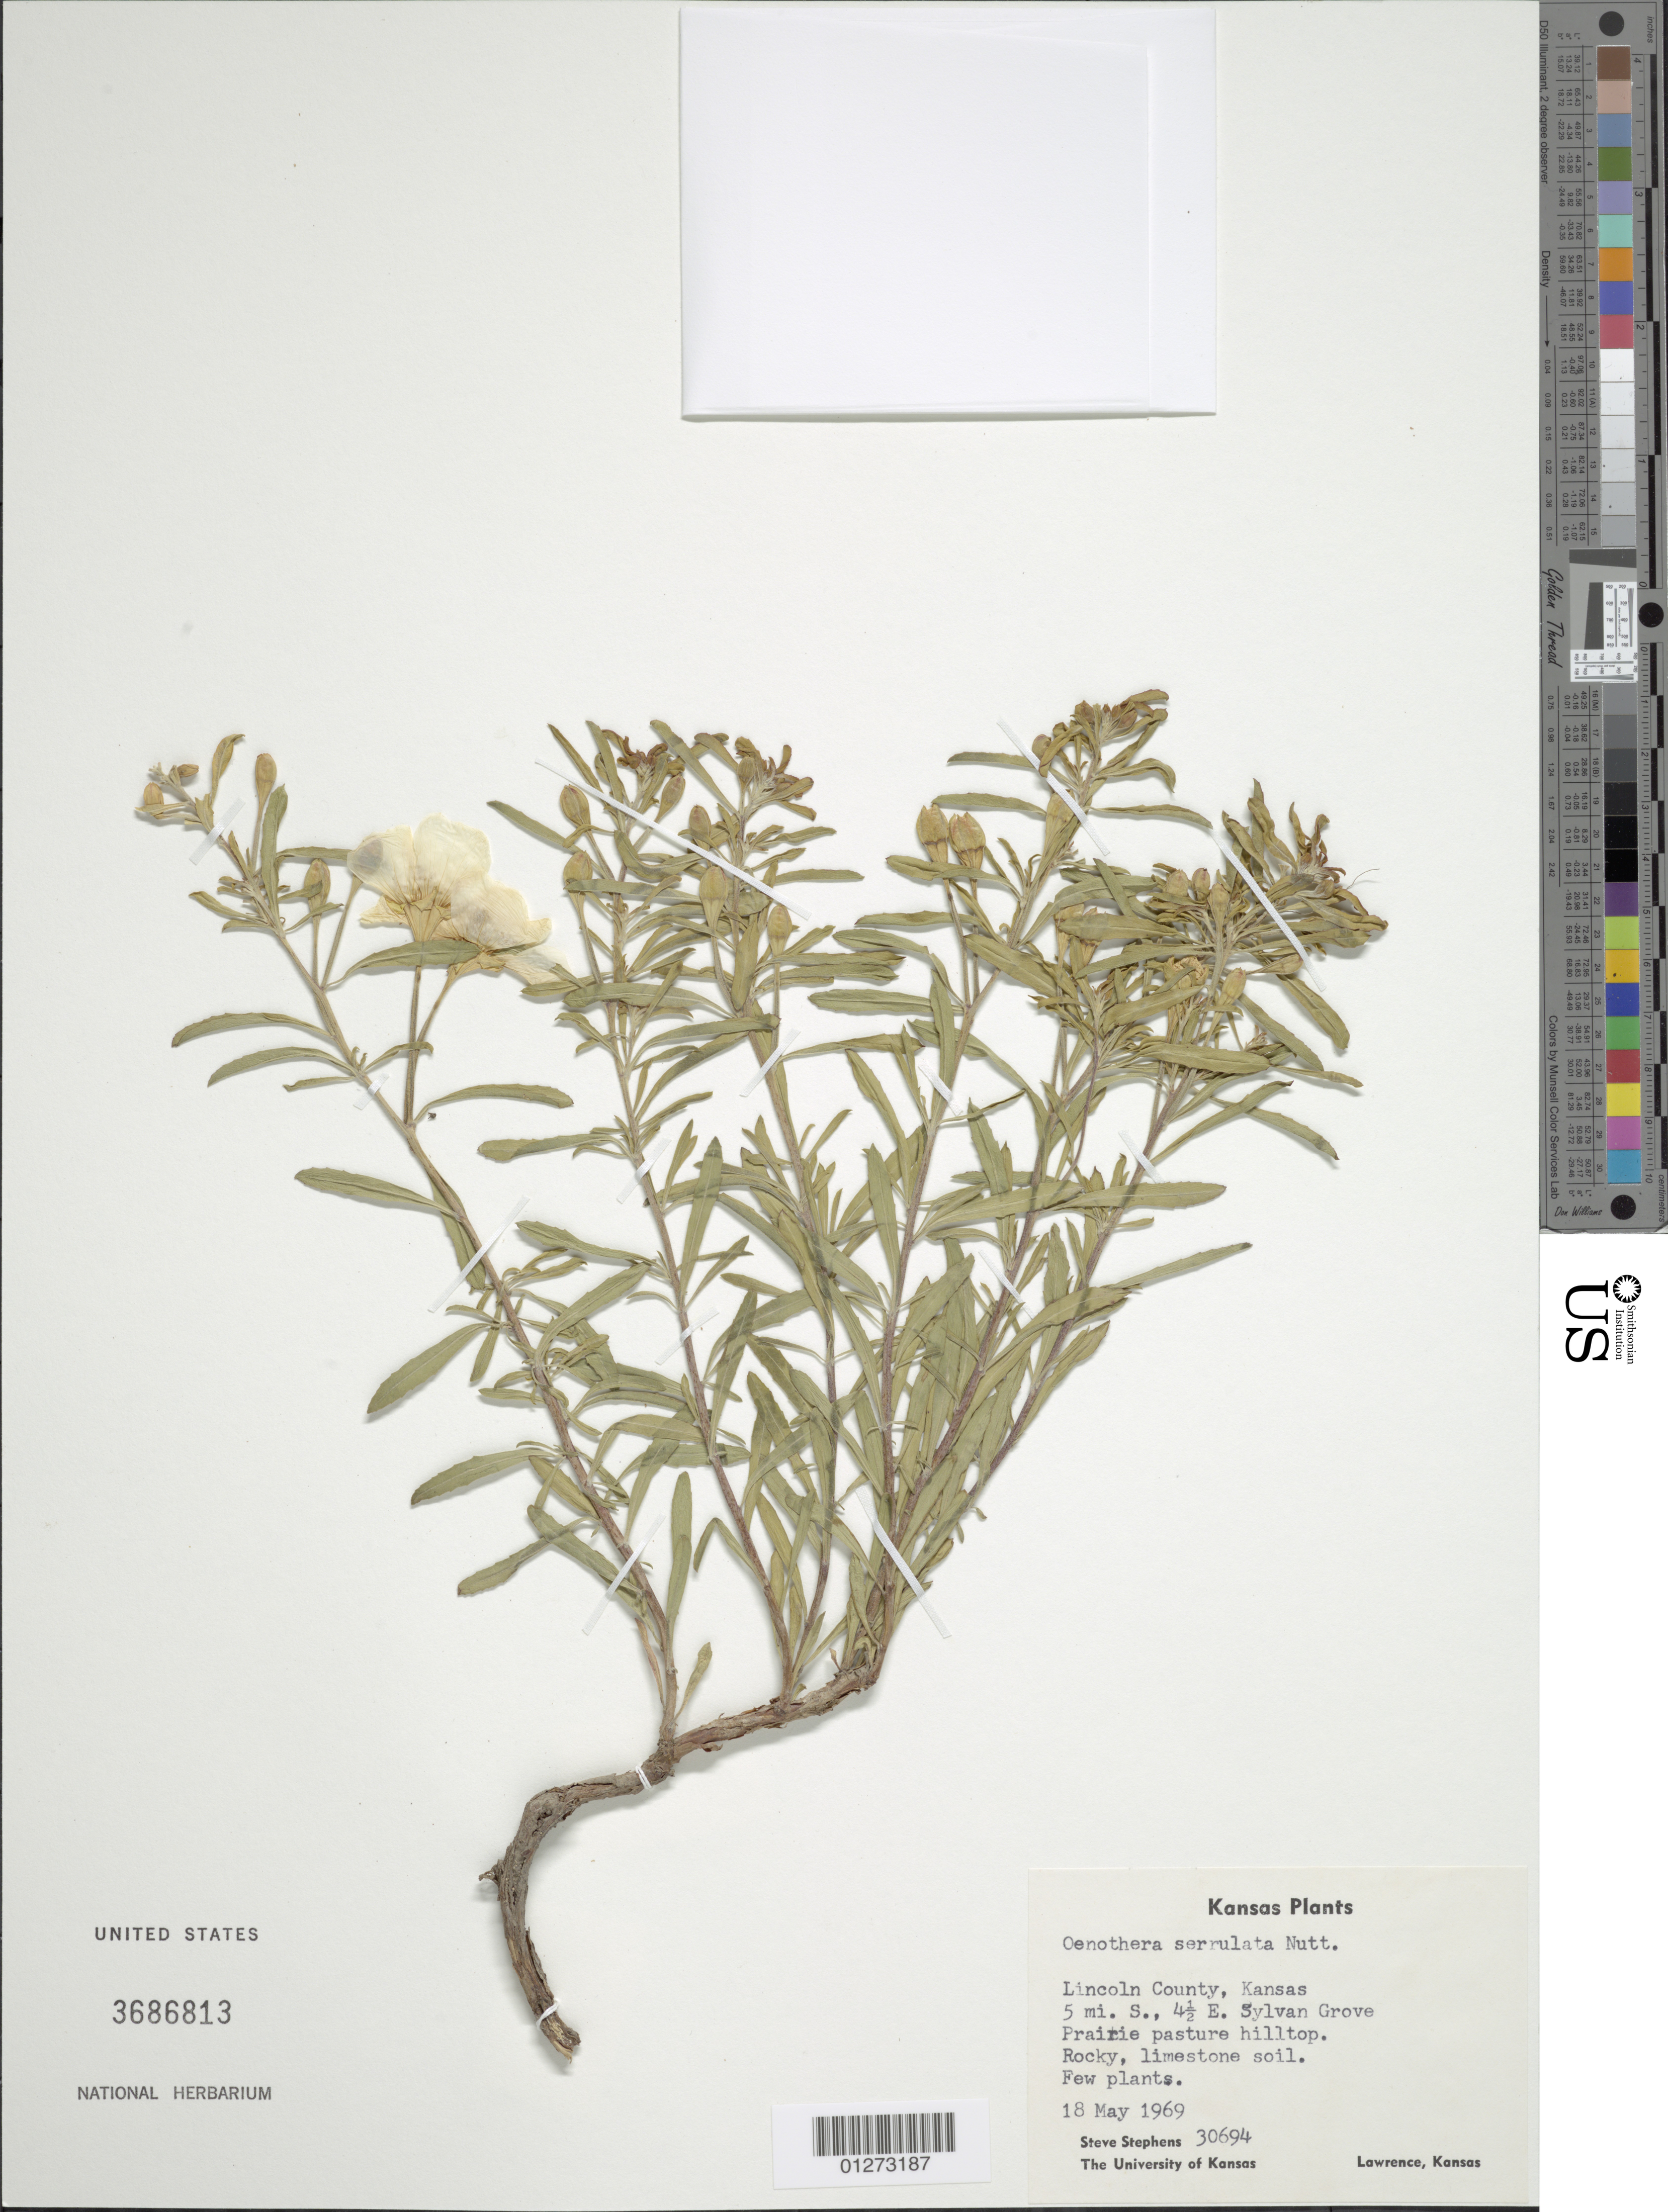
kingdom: Plantae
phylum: Tracheophyta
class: Magnoliopsida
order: Myrtales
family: Onagraceae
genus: Oenothera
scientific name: Oenothera serrulata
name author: Nutt.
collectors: S. Stephens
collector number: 30694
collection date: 1969-05-18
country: United States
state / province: Kansas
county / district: Lincoln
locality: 5 mi. S, 4.5 E Sylvan Grove.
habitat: Prairie pasture hilltop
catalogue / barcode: US 3686813